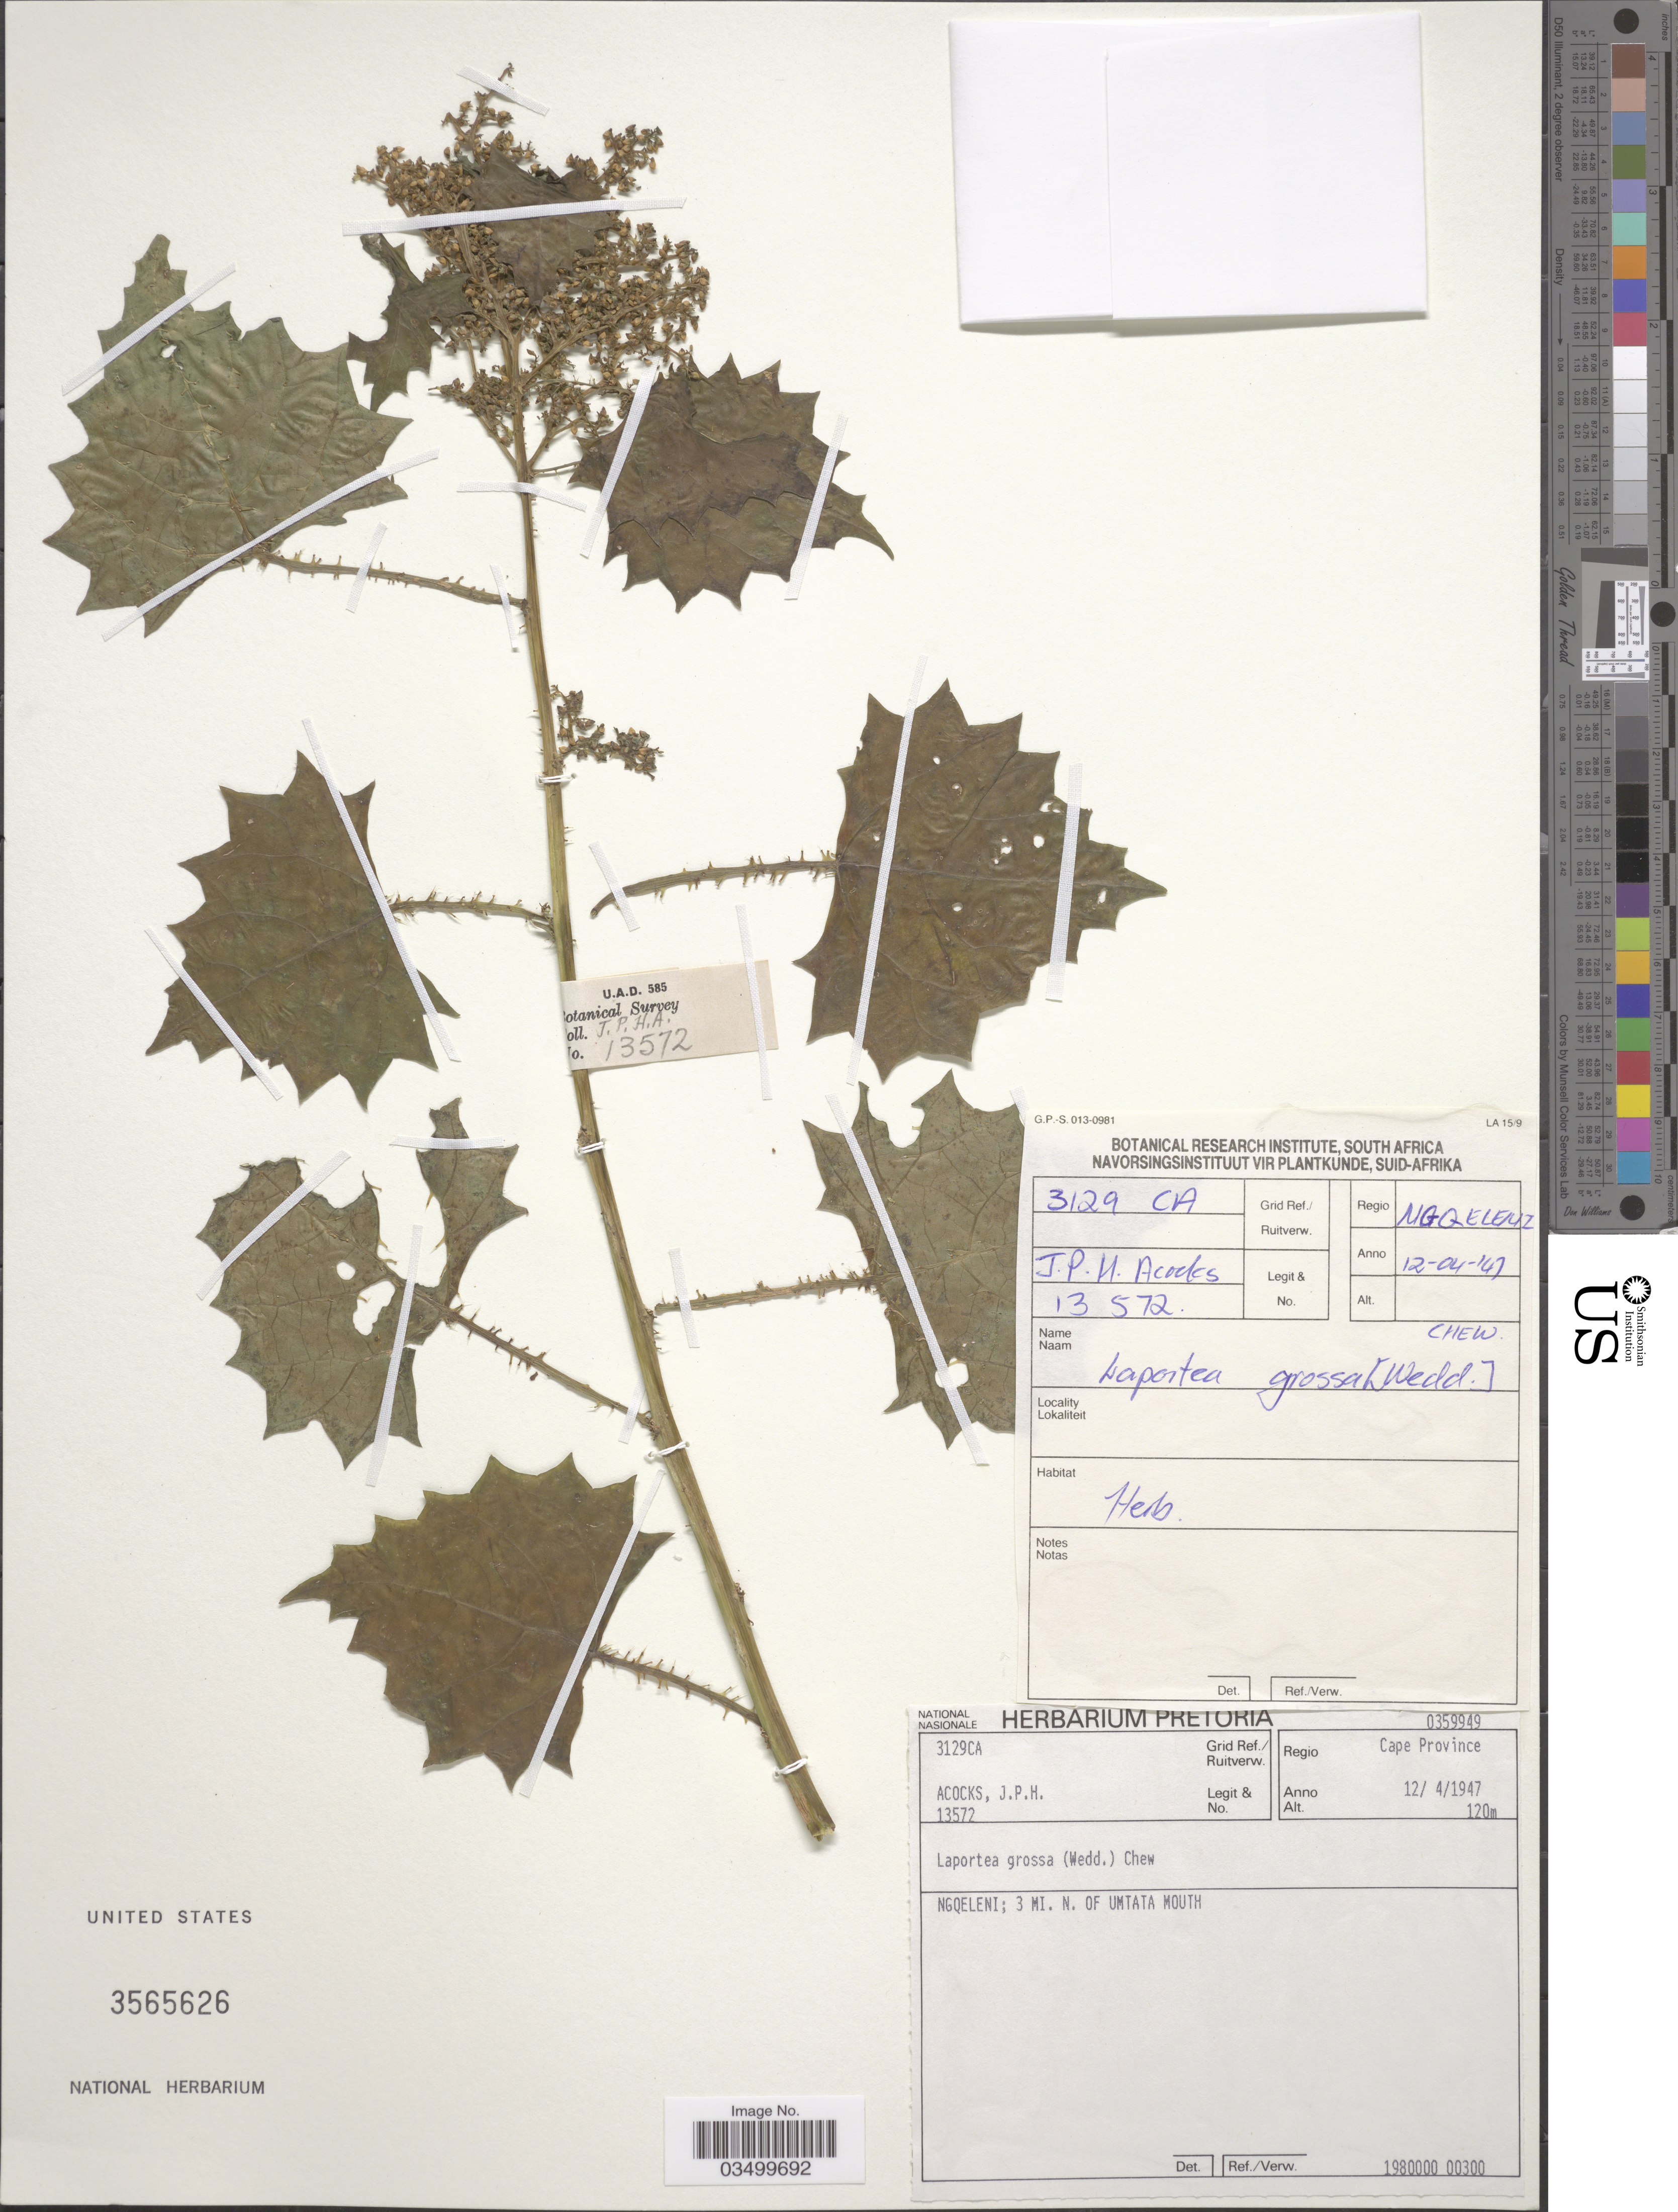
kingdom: Plantae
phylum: Tracheophyta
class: Magnoliopsida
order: Rosales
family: Urticaceae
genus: Laportea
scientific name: Laportea grossa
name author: (Wedd.) Chew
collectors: J. P. Acocks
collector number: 13572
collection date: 1947-04-12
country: South Africa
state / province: Eastern Cape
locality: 3129CA Grid Ref./ Ruitverw. Regio Cape Province. Ngqeleni; 3 mi. N. of Umtata Mouth.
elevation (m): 120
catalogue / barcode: US 3565626